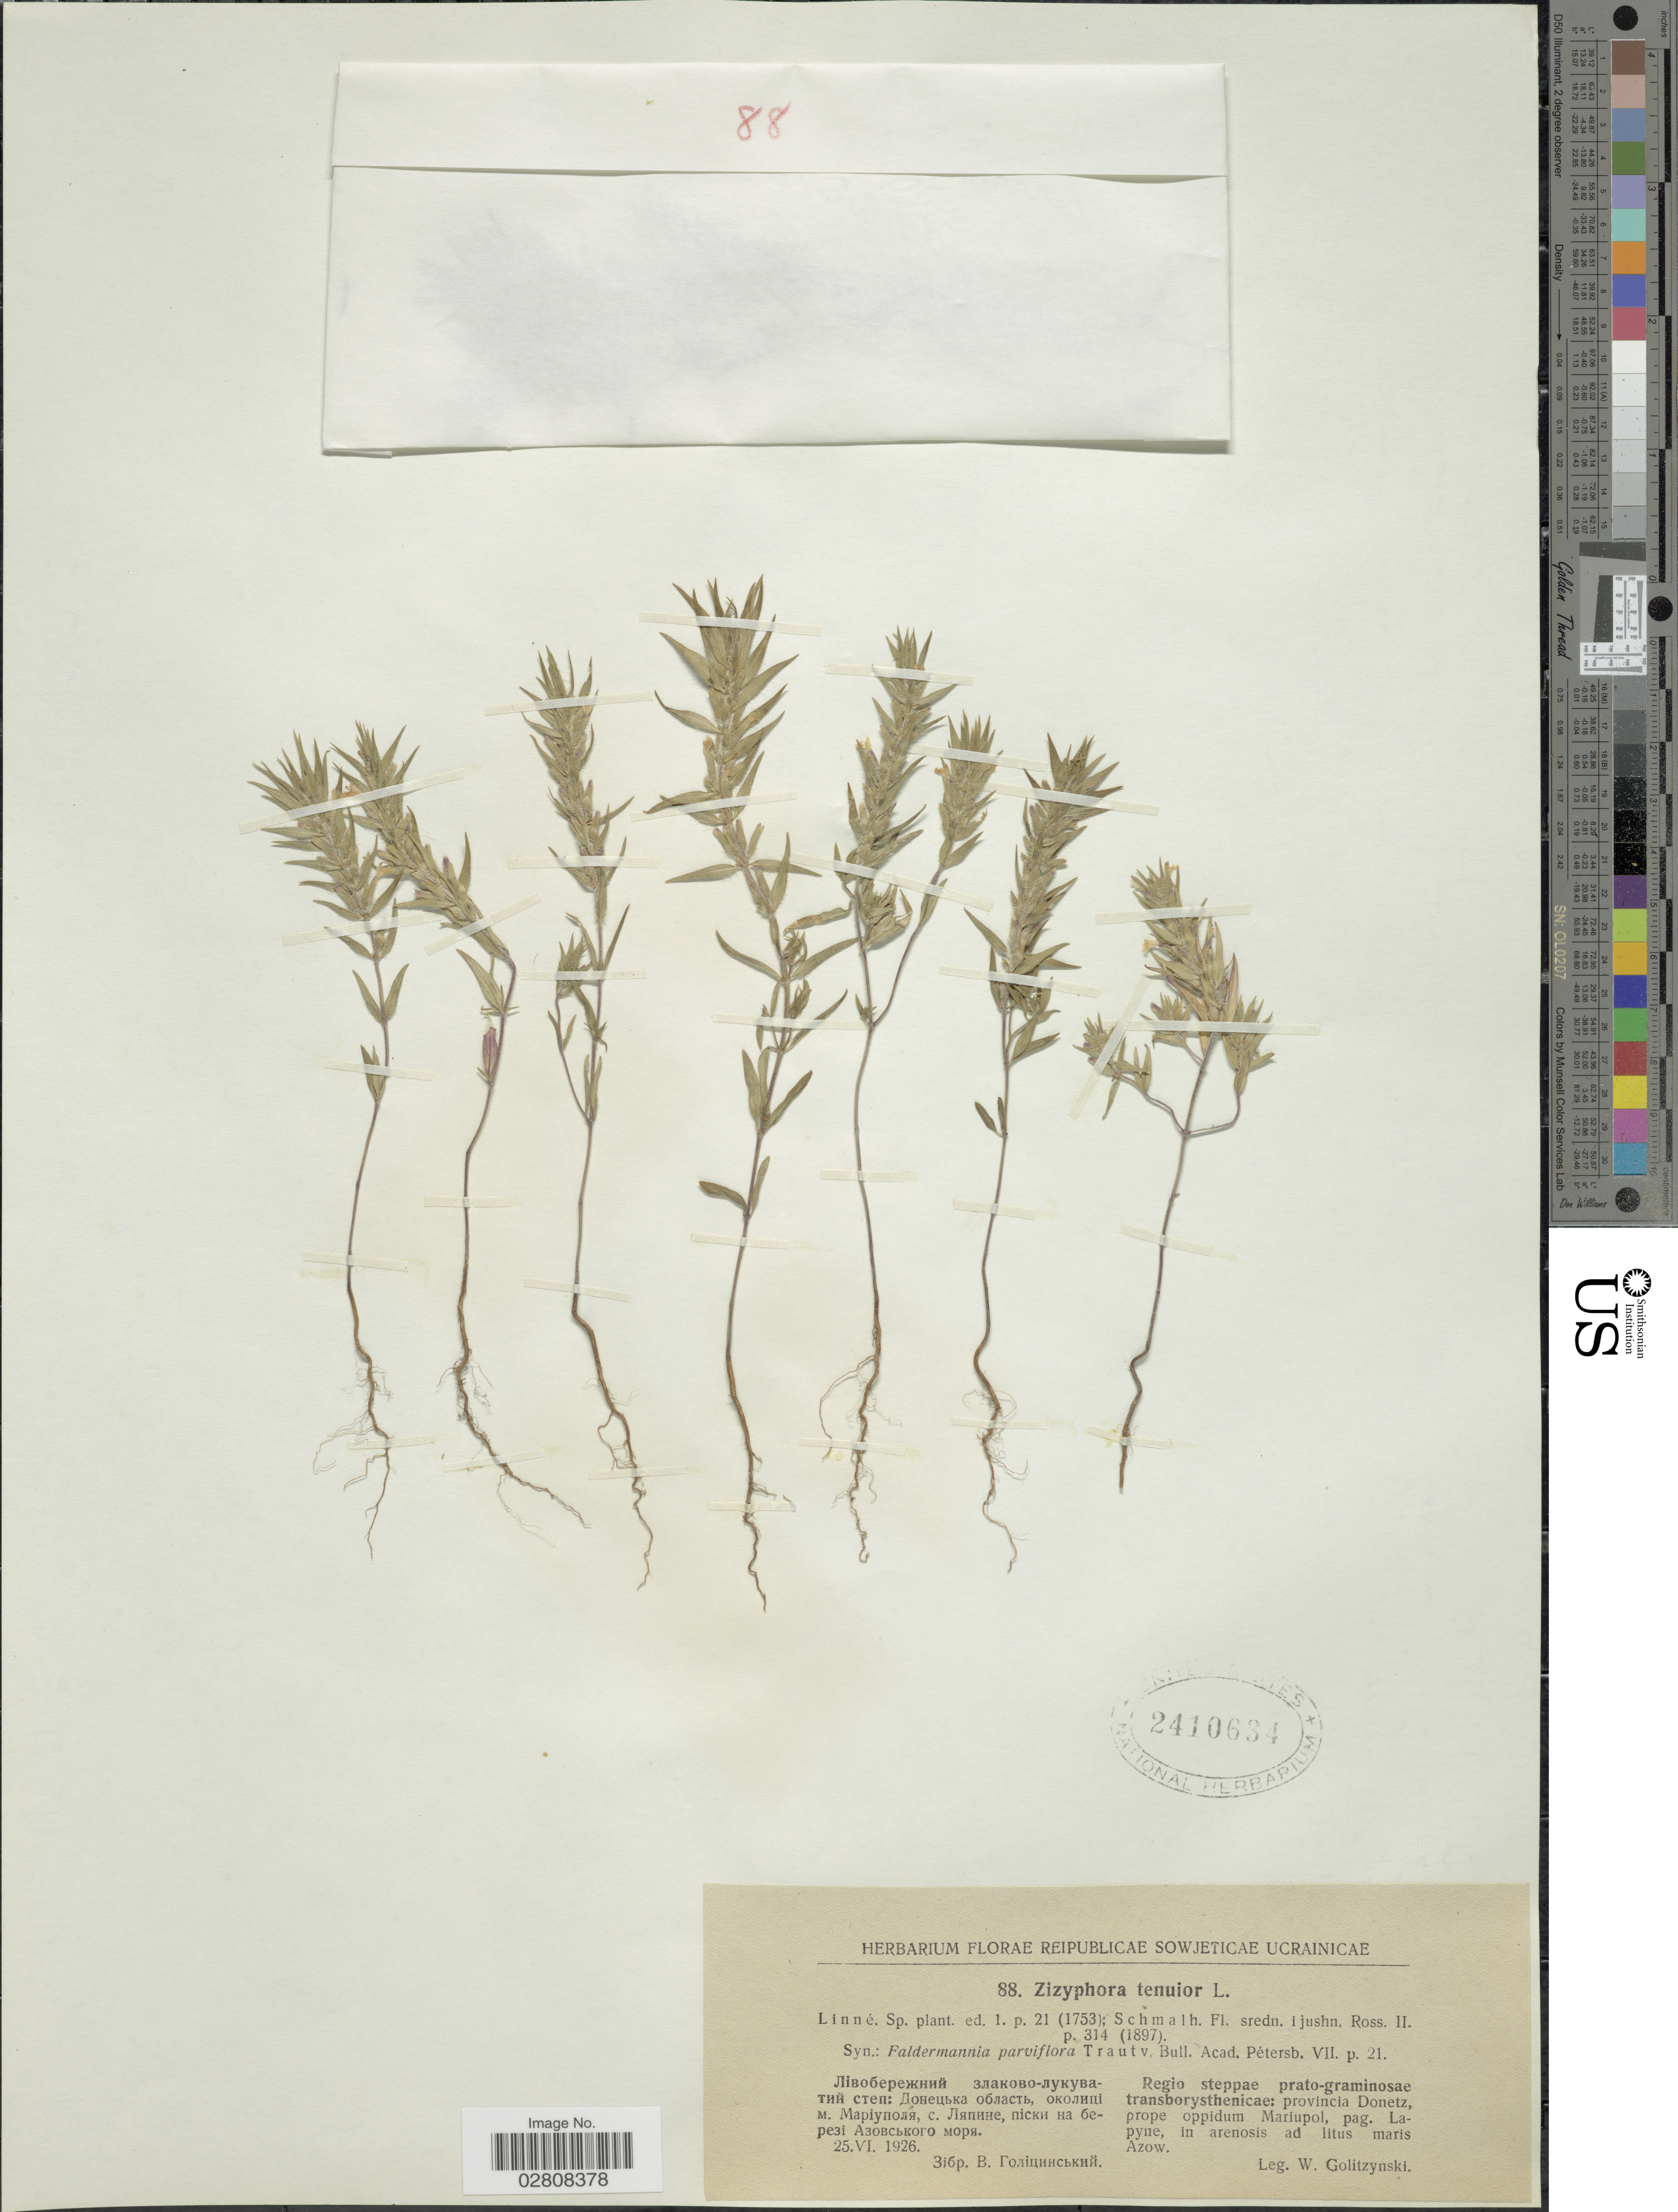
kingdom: Plantae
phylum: Tracheophyta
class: Magnoliopsida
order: Lamiales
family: Lamiaceae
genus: Ziziphora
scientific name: Ziziphora tenuior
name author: L.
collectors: W. Golitzynski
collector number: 88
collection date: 1926-06-25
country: Ukraine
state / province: Donets'k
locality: Regio steppae prato-graminosae transborysthenicae; provincia Donetz, prope oppidum Mariupol, pag. Lapyne, in arenosis ad litus maris Azow.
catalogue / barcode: US 2410634